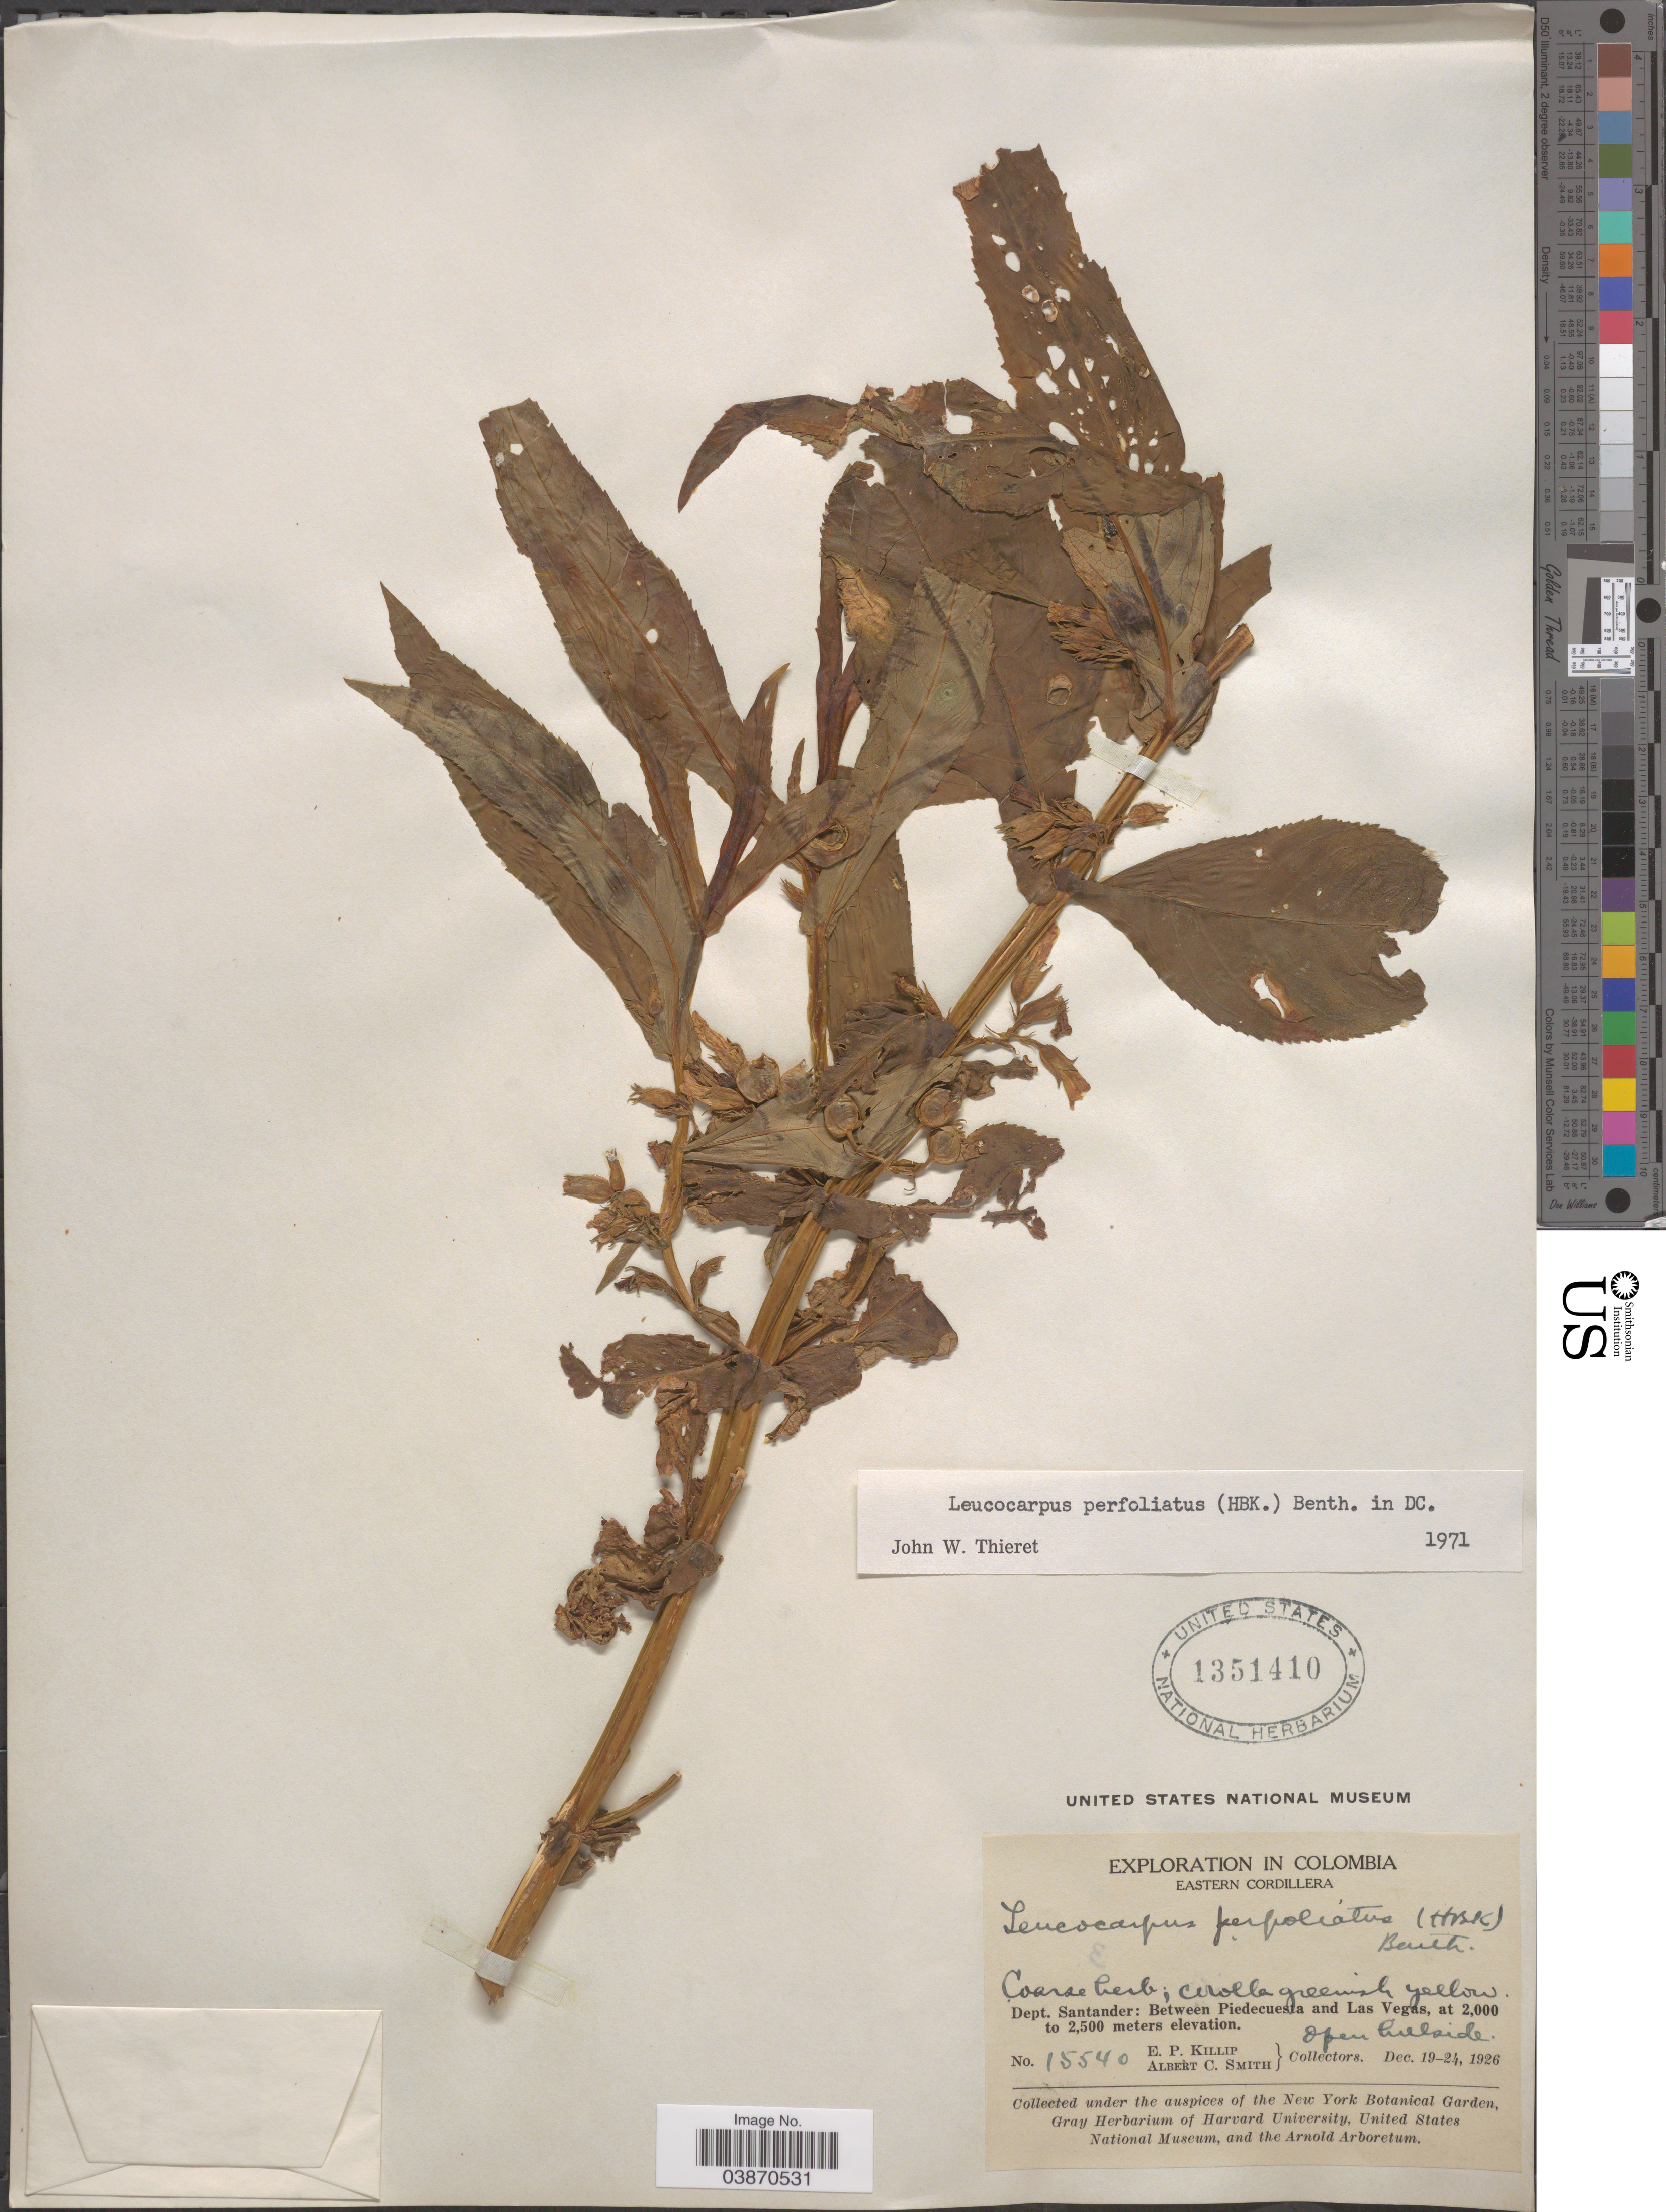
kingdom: Plantae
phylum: Tracheophyta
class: Magnoliopsida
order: Lamiales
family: Phrymaceae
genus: Leucocarpus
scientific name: Leucocarpus perfoliatus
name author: (Kunth) Benth.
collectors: E. P. Killip & A. C. Smith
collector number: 15540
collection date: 1926-12-19/1926-12-24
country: Colombia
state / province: Santander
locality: Eastern Cordillera. Dept. Santander: Between Piedecuesta and Las Vegas.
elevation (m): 2000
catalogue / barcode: US 1351410